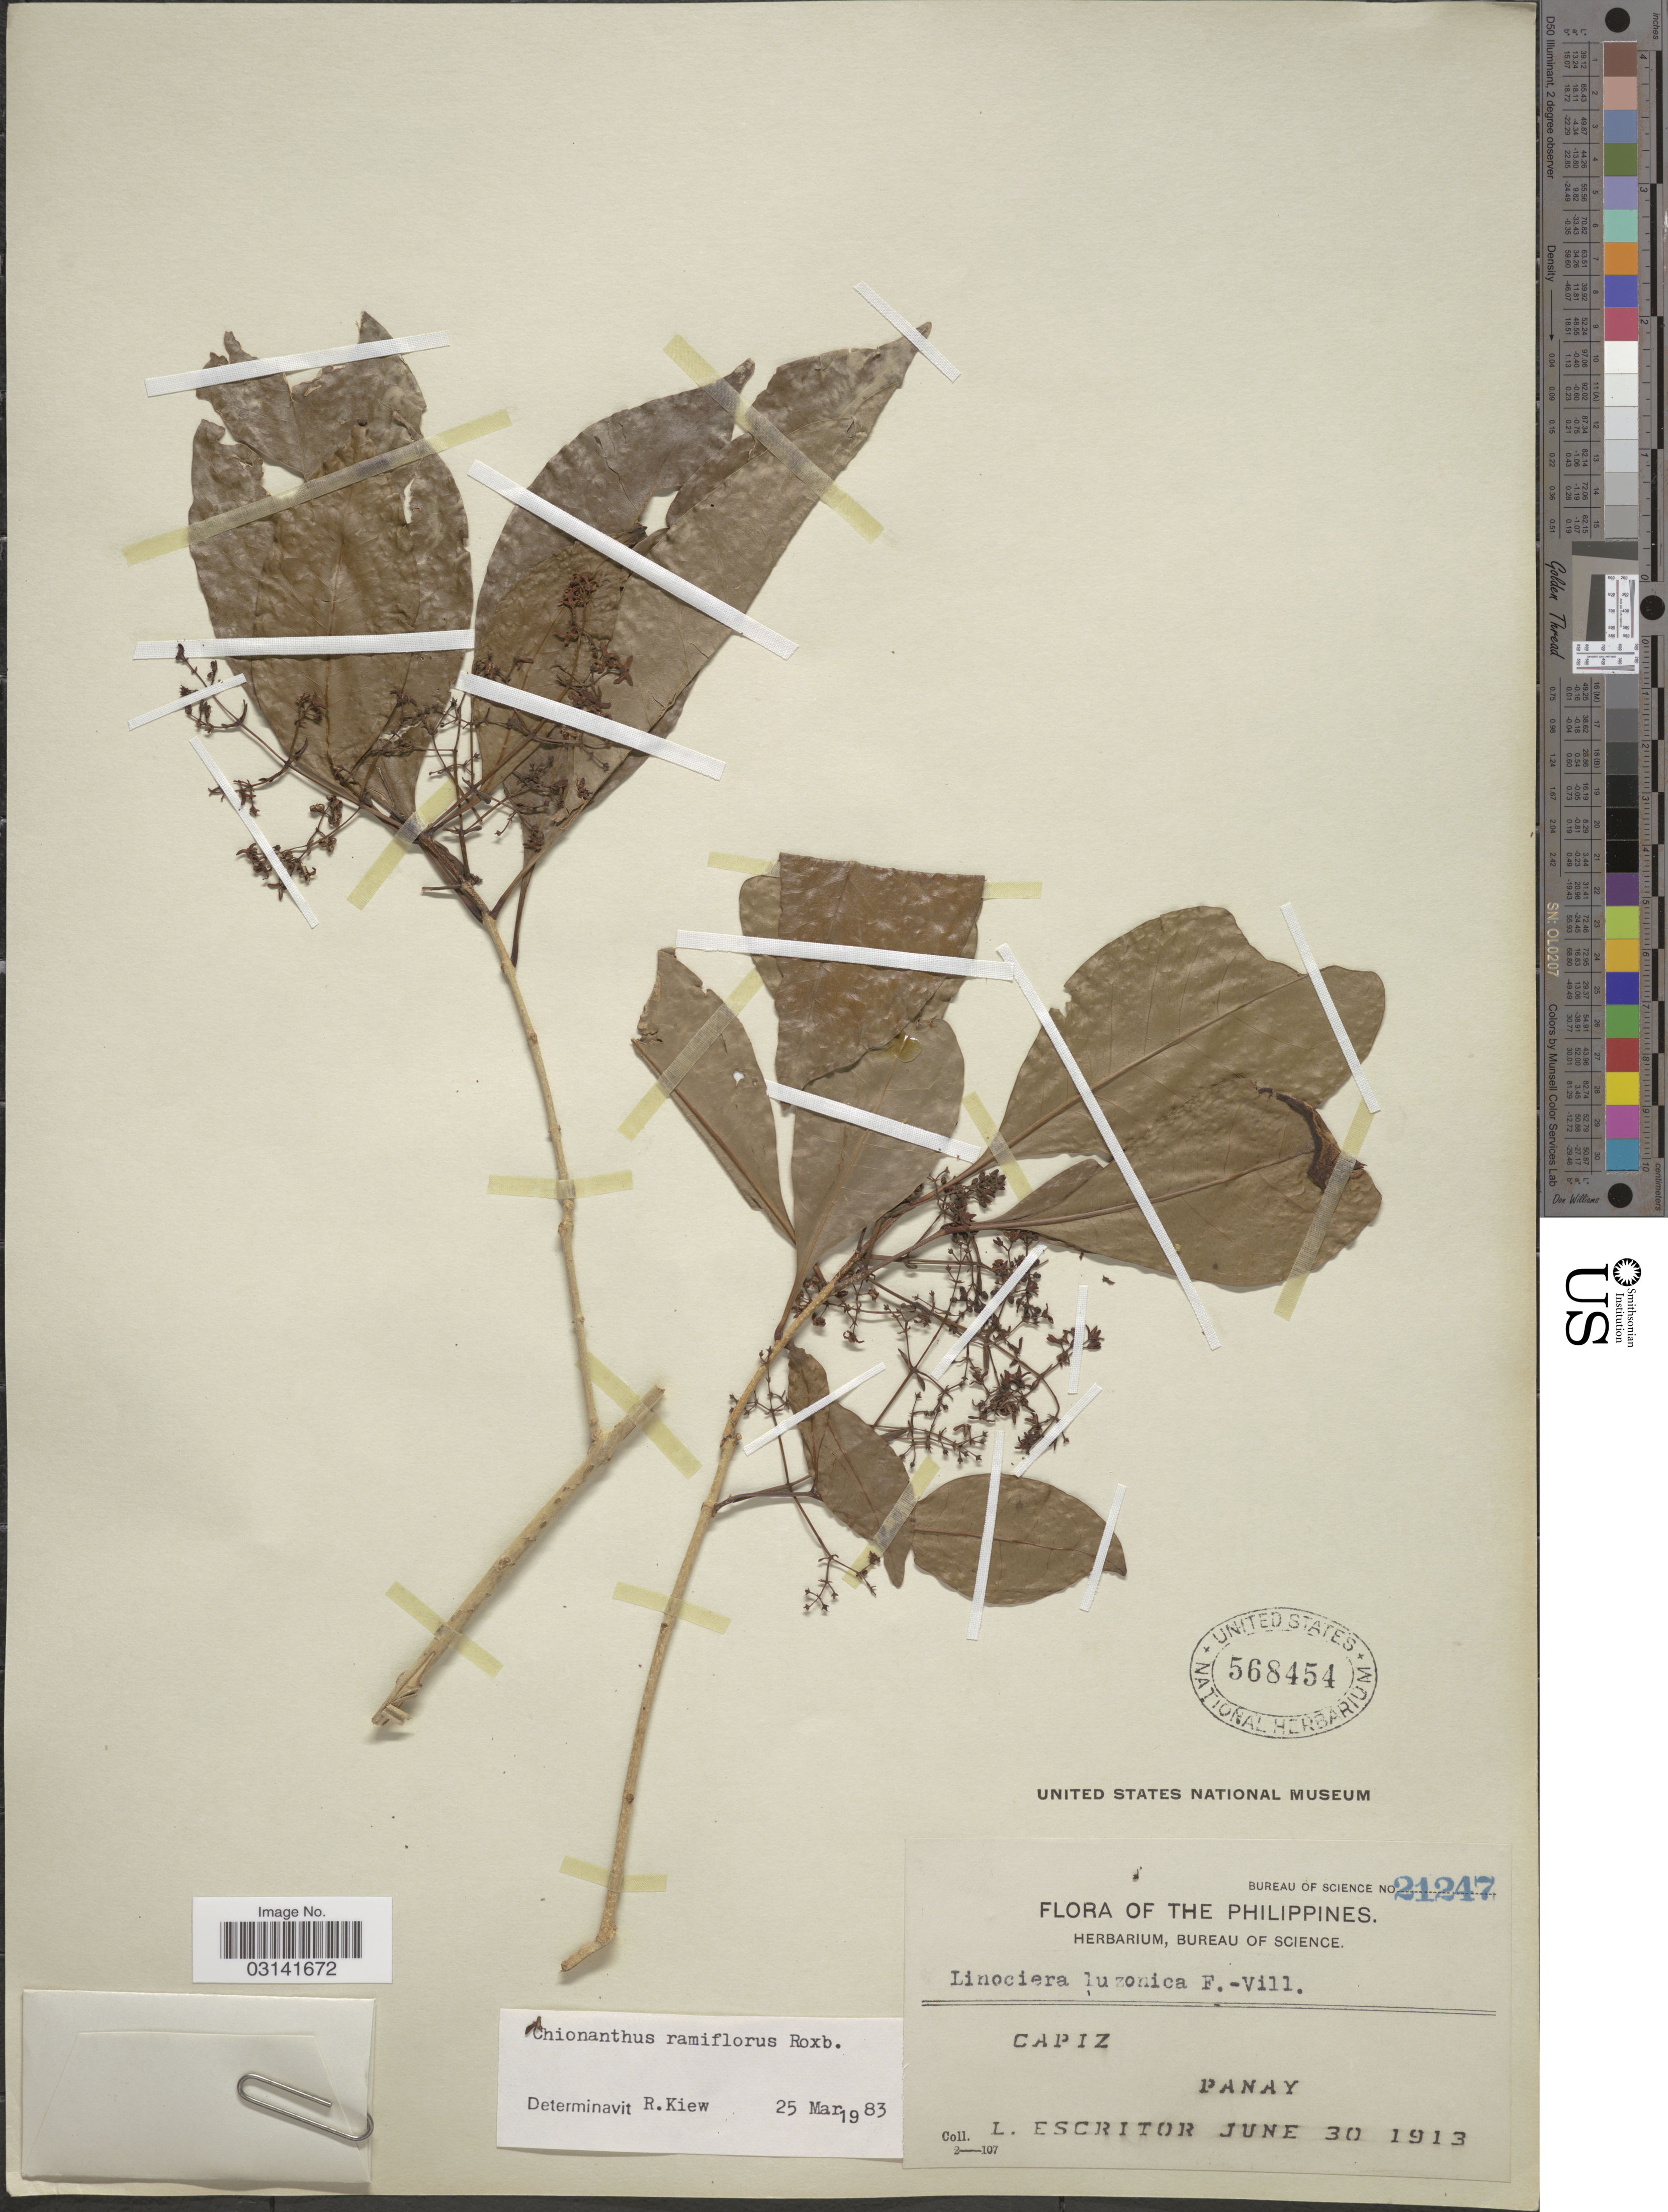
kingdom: Plantae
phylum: Tracheophyta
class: Magnoliopsida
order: Lamiales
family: Oleaceae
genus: Chionanthus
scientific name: Chionanthus ramiflorus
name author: Roxb.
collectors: L. Escritor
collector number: Bureau of Science 21247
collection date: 1913-06-30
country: Philippines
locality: Capiz. Panay.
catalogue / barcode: US 568454